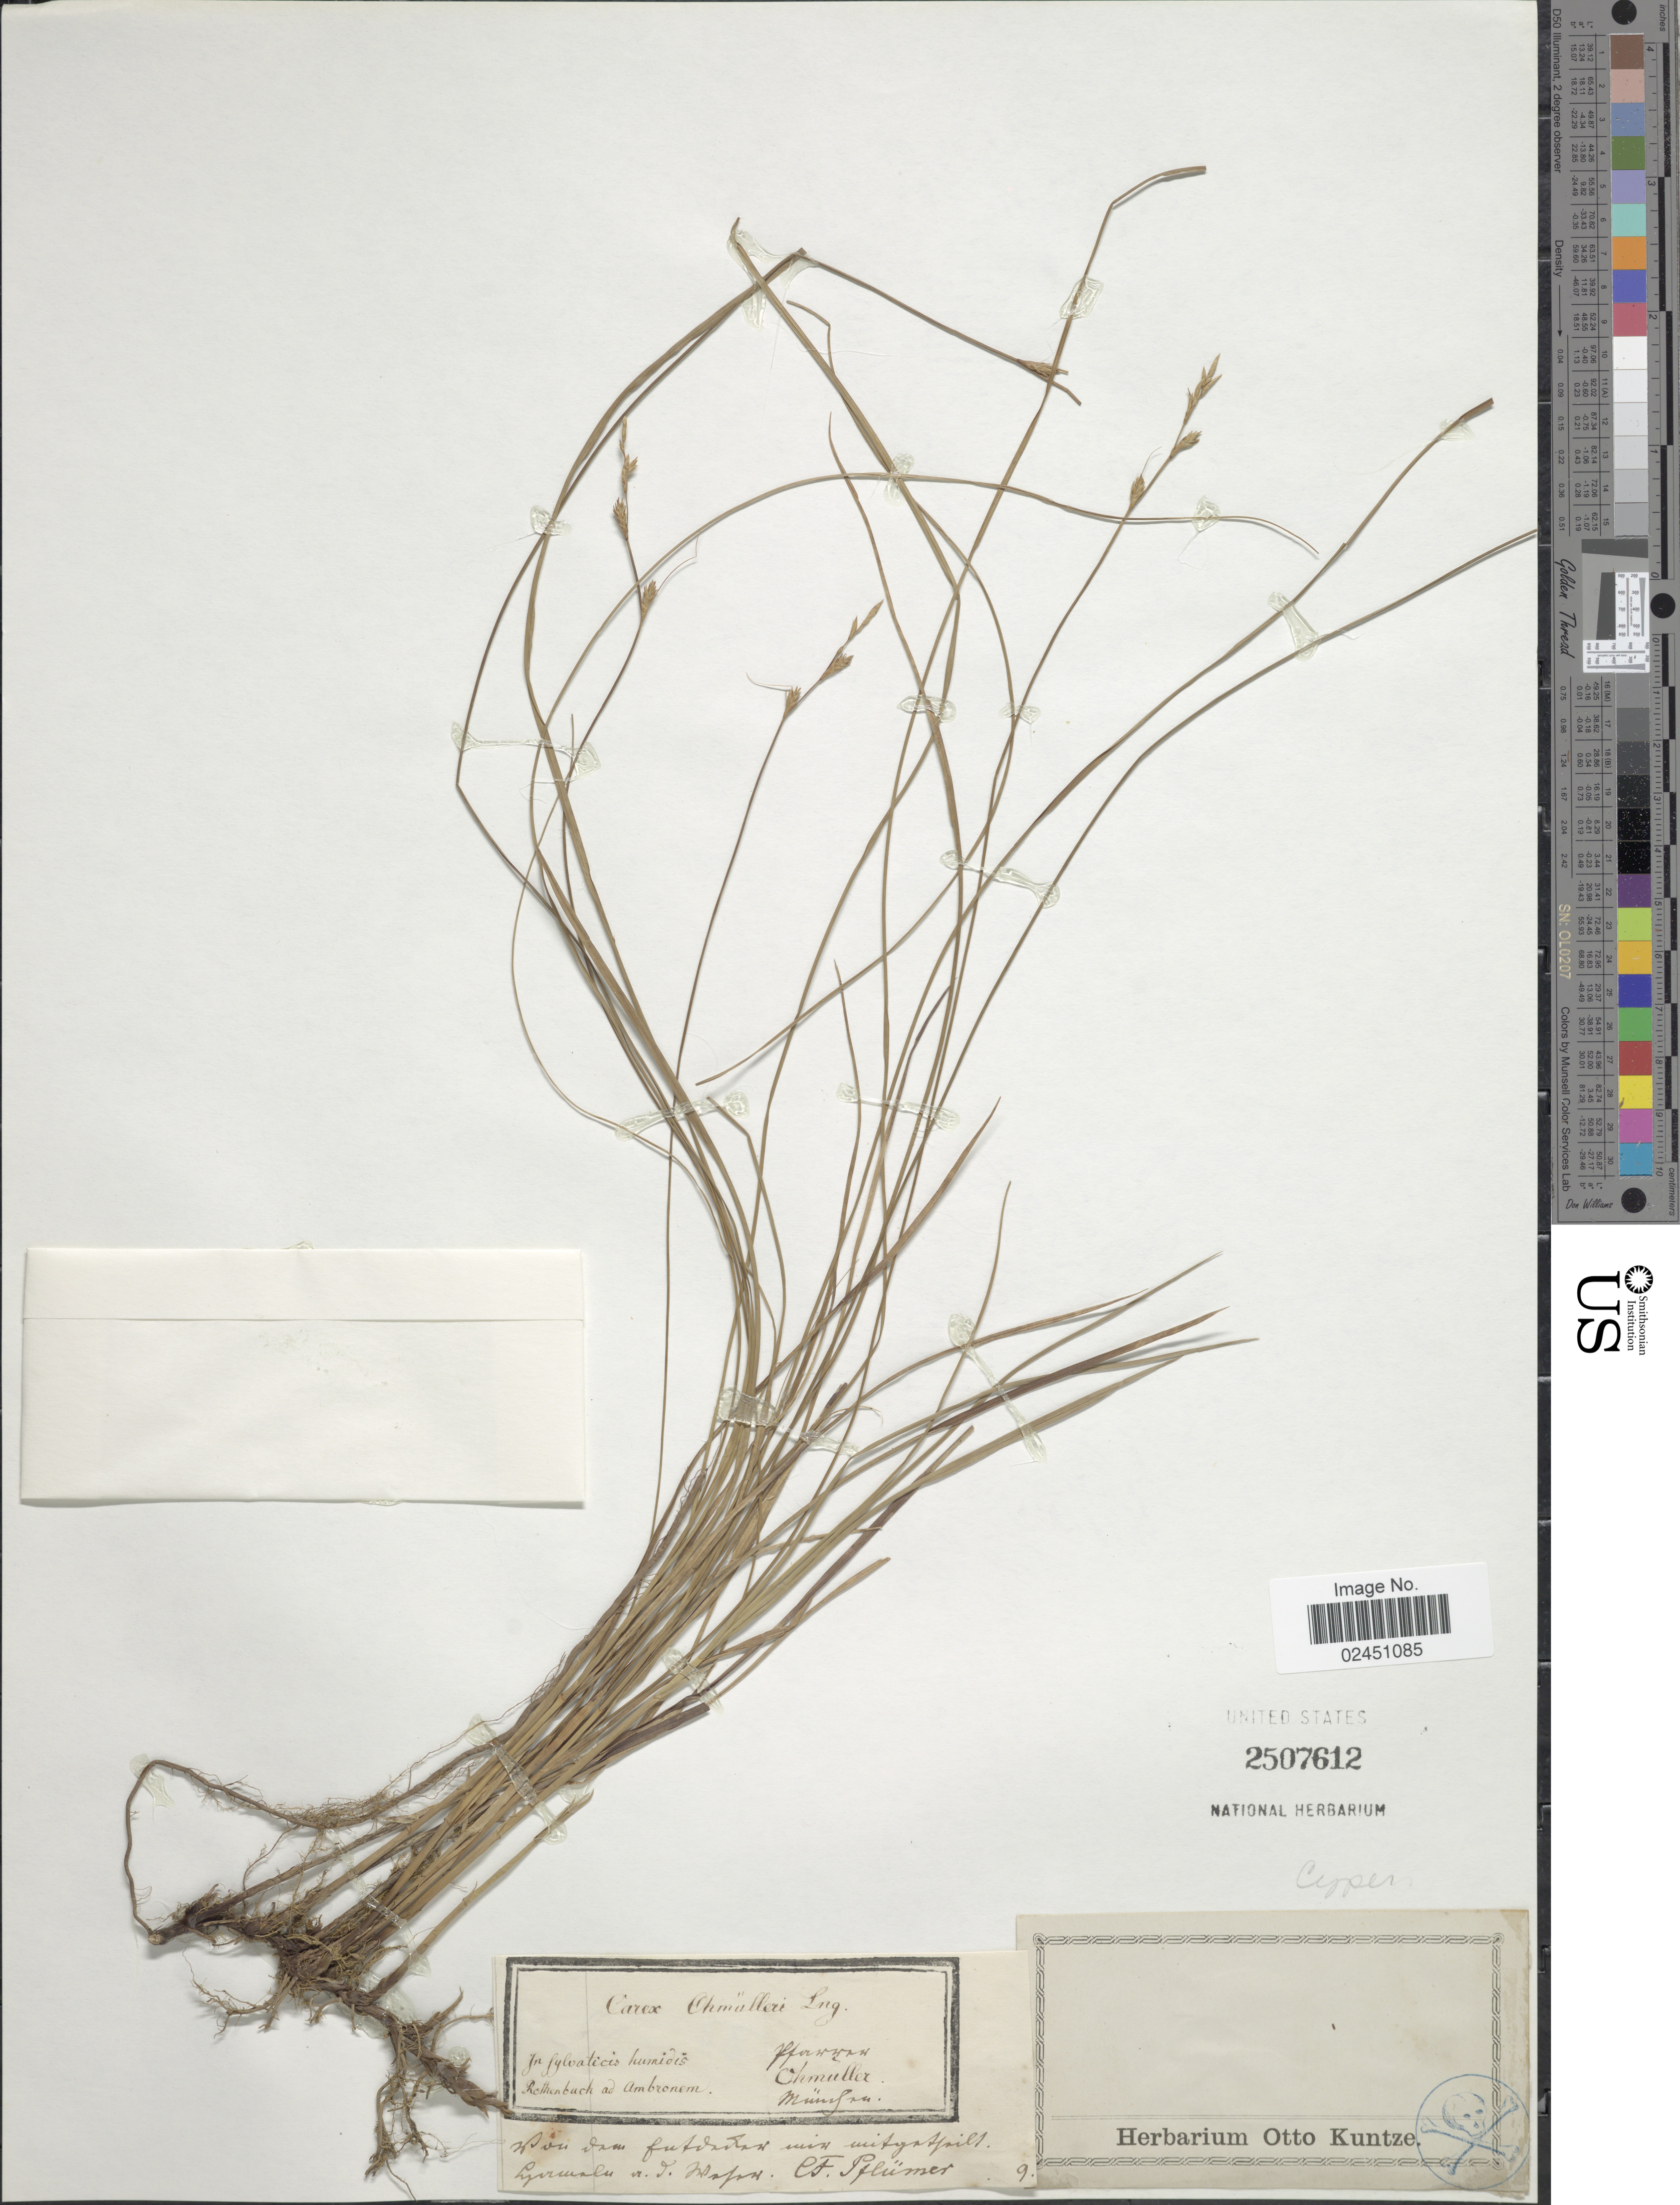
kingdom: Plantae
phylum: Tracheophyta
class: Liliopsida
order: Poales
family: Cyperaceae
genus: Carex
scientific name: Carex x ohmuelleriana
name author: O. Lang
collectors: C. Pflumer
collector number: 9?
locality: In sylvaticus humidos Reichenbach ad Ambronem, [illegible text]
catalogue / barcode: US 2507612